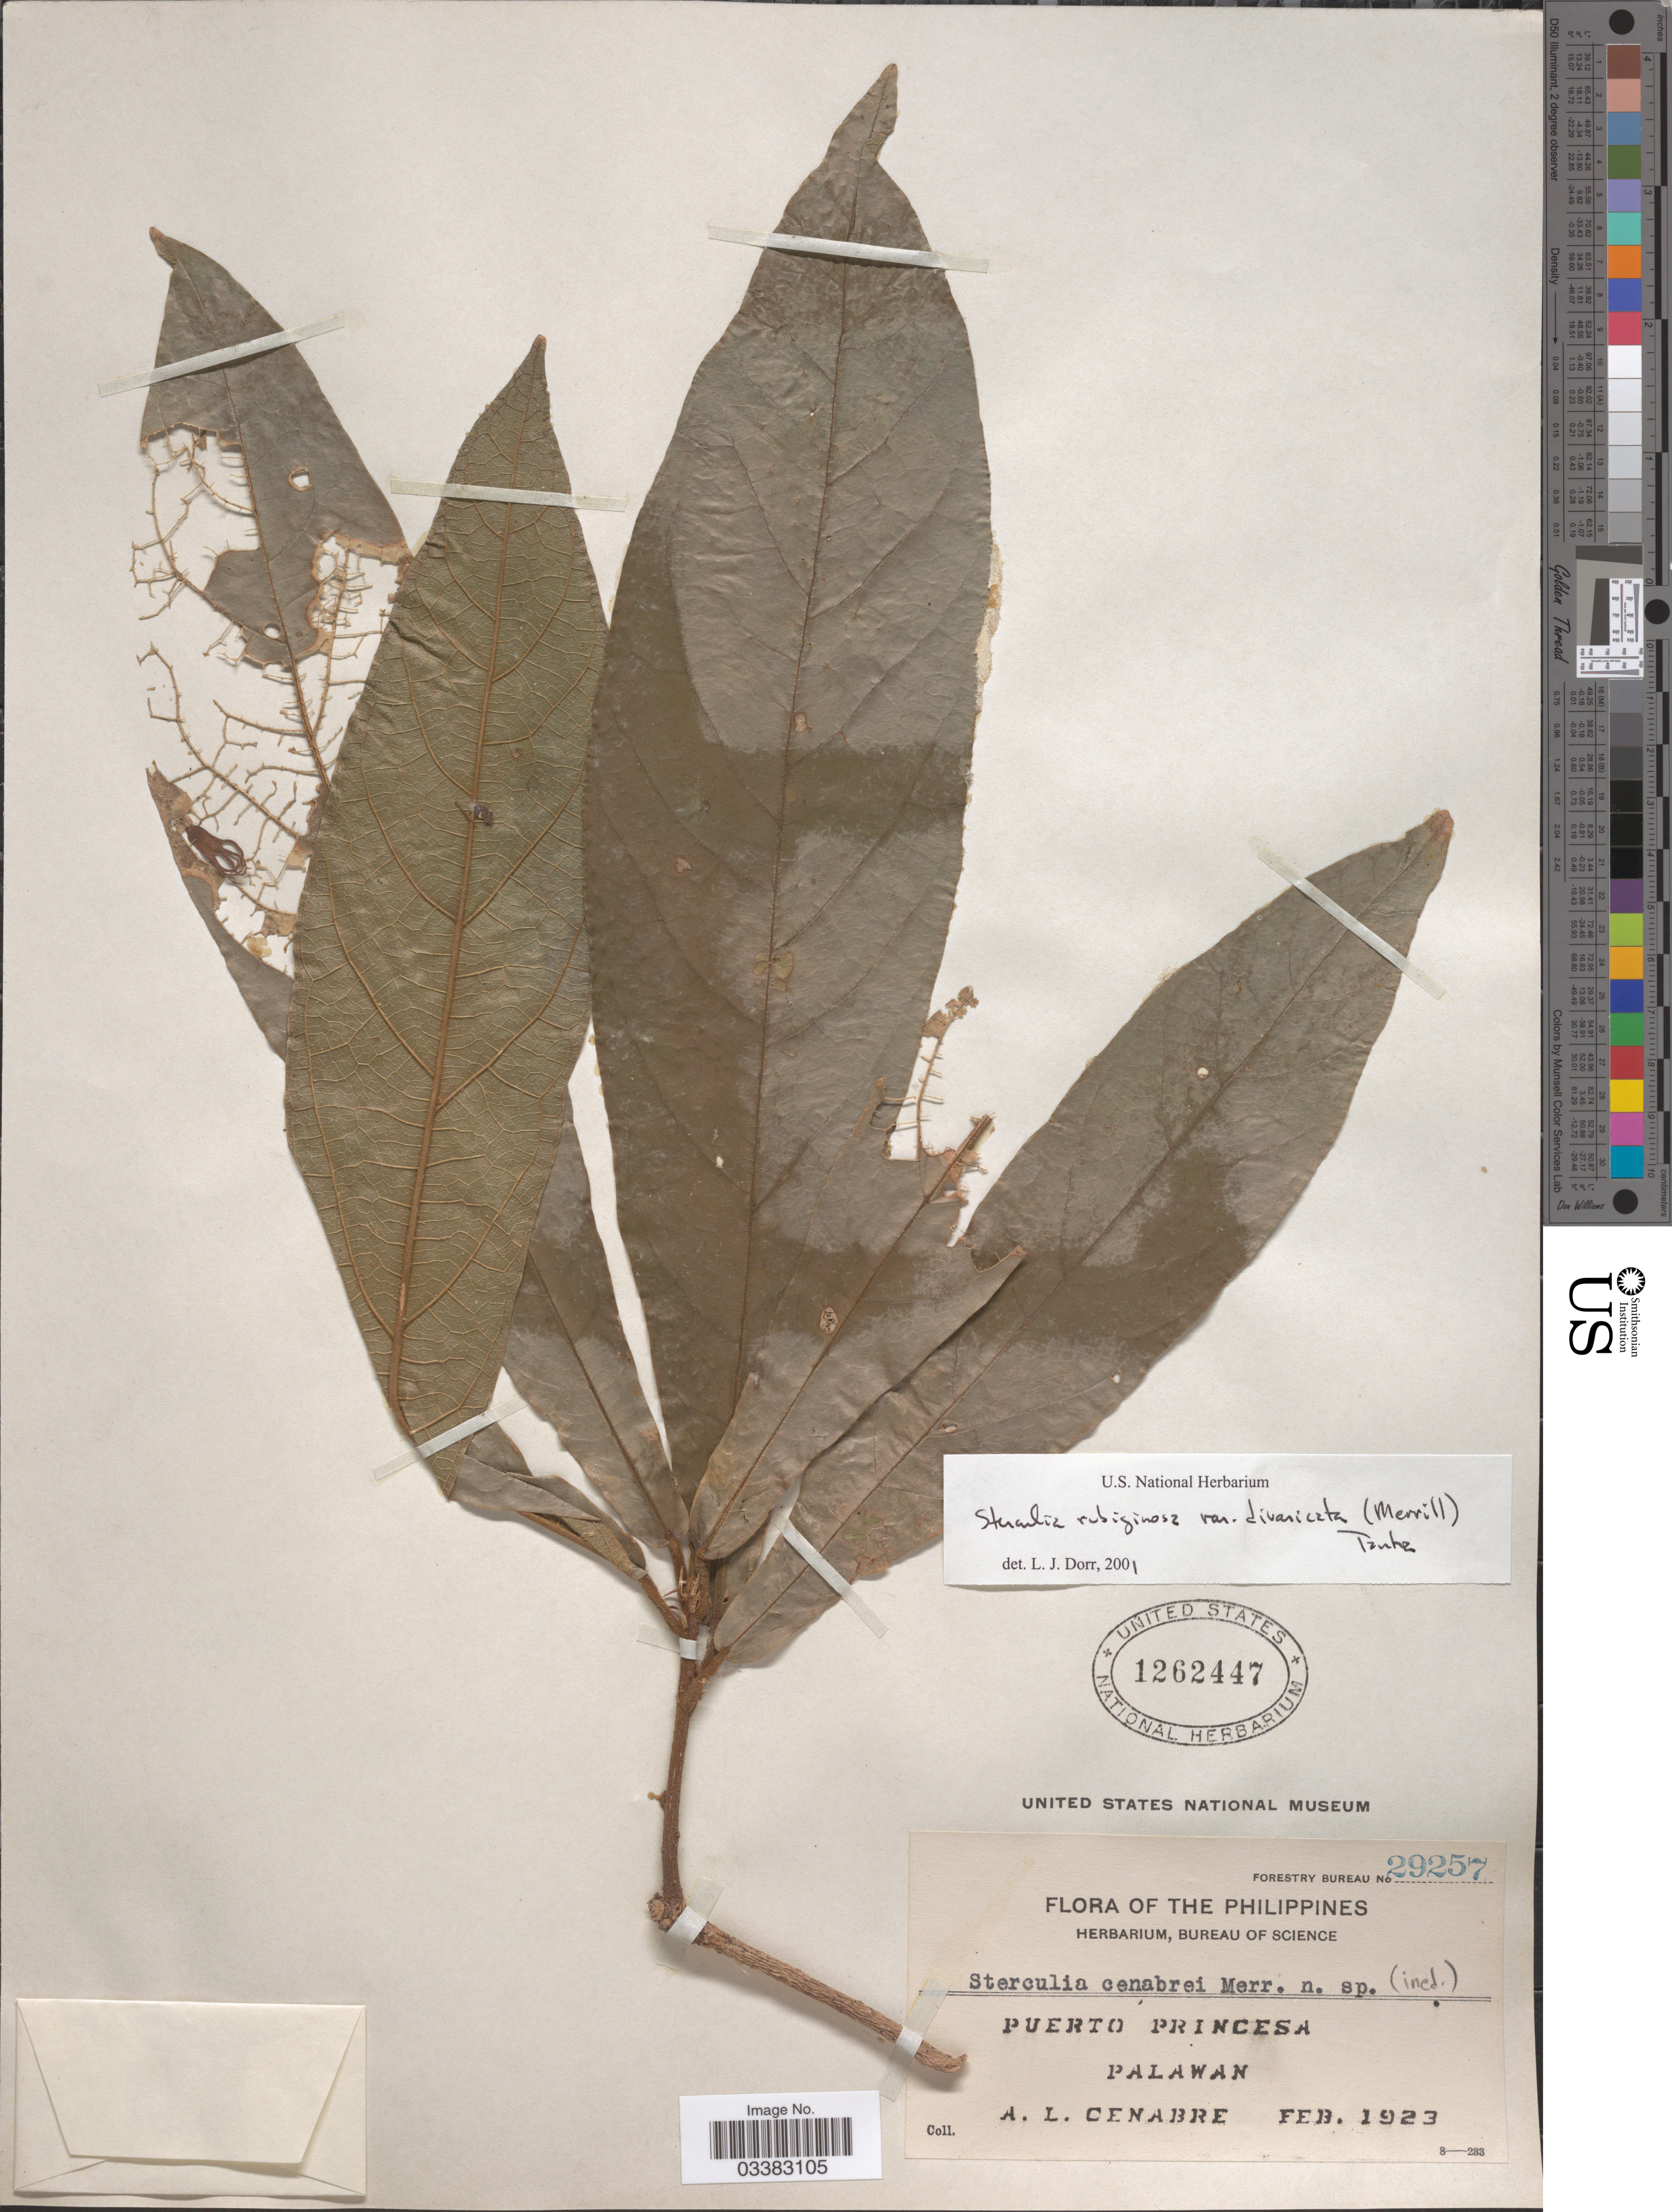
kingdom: Plantae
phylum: Tracheophyta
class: Magnoliopsida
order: Malvales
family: Malvaceae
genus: Sterculia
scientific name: Sterculia rubiginosa var. divaricata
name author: (Merr.) Tantra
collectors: A. Cenabre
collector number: Forestry Bureau 29257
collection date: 1923-02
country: Philippines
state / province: Mimaropa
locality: Puerto Princesa, Palawan.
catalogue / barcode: US 1262447